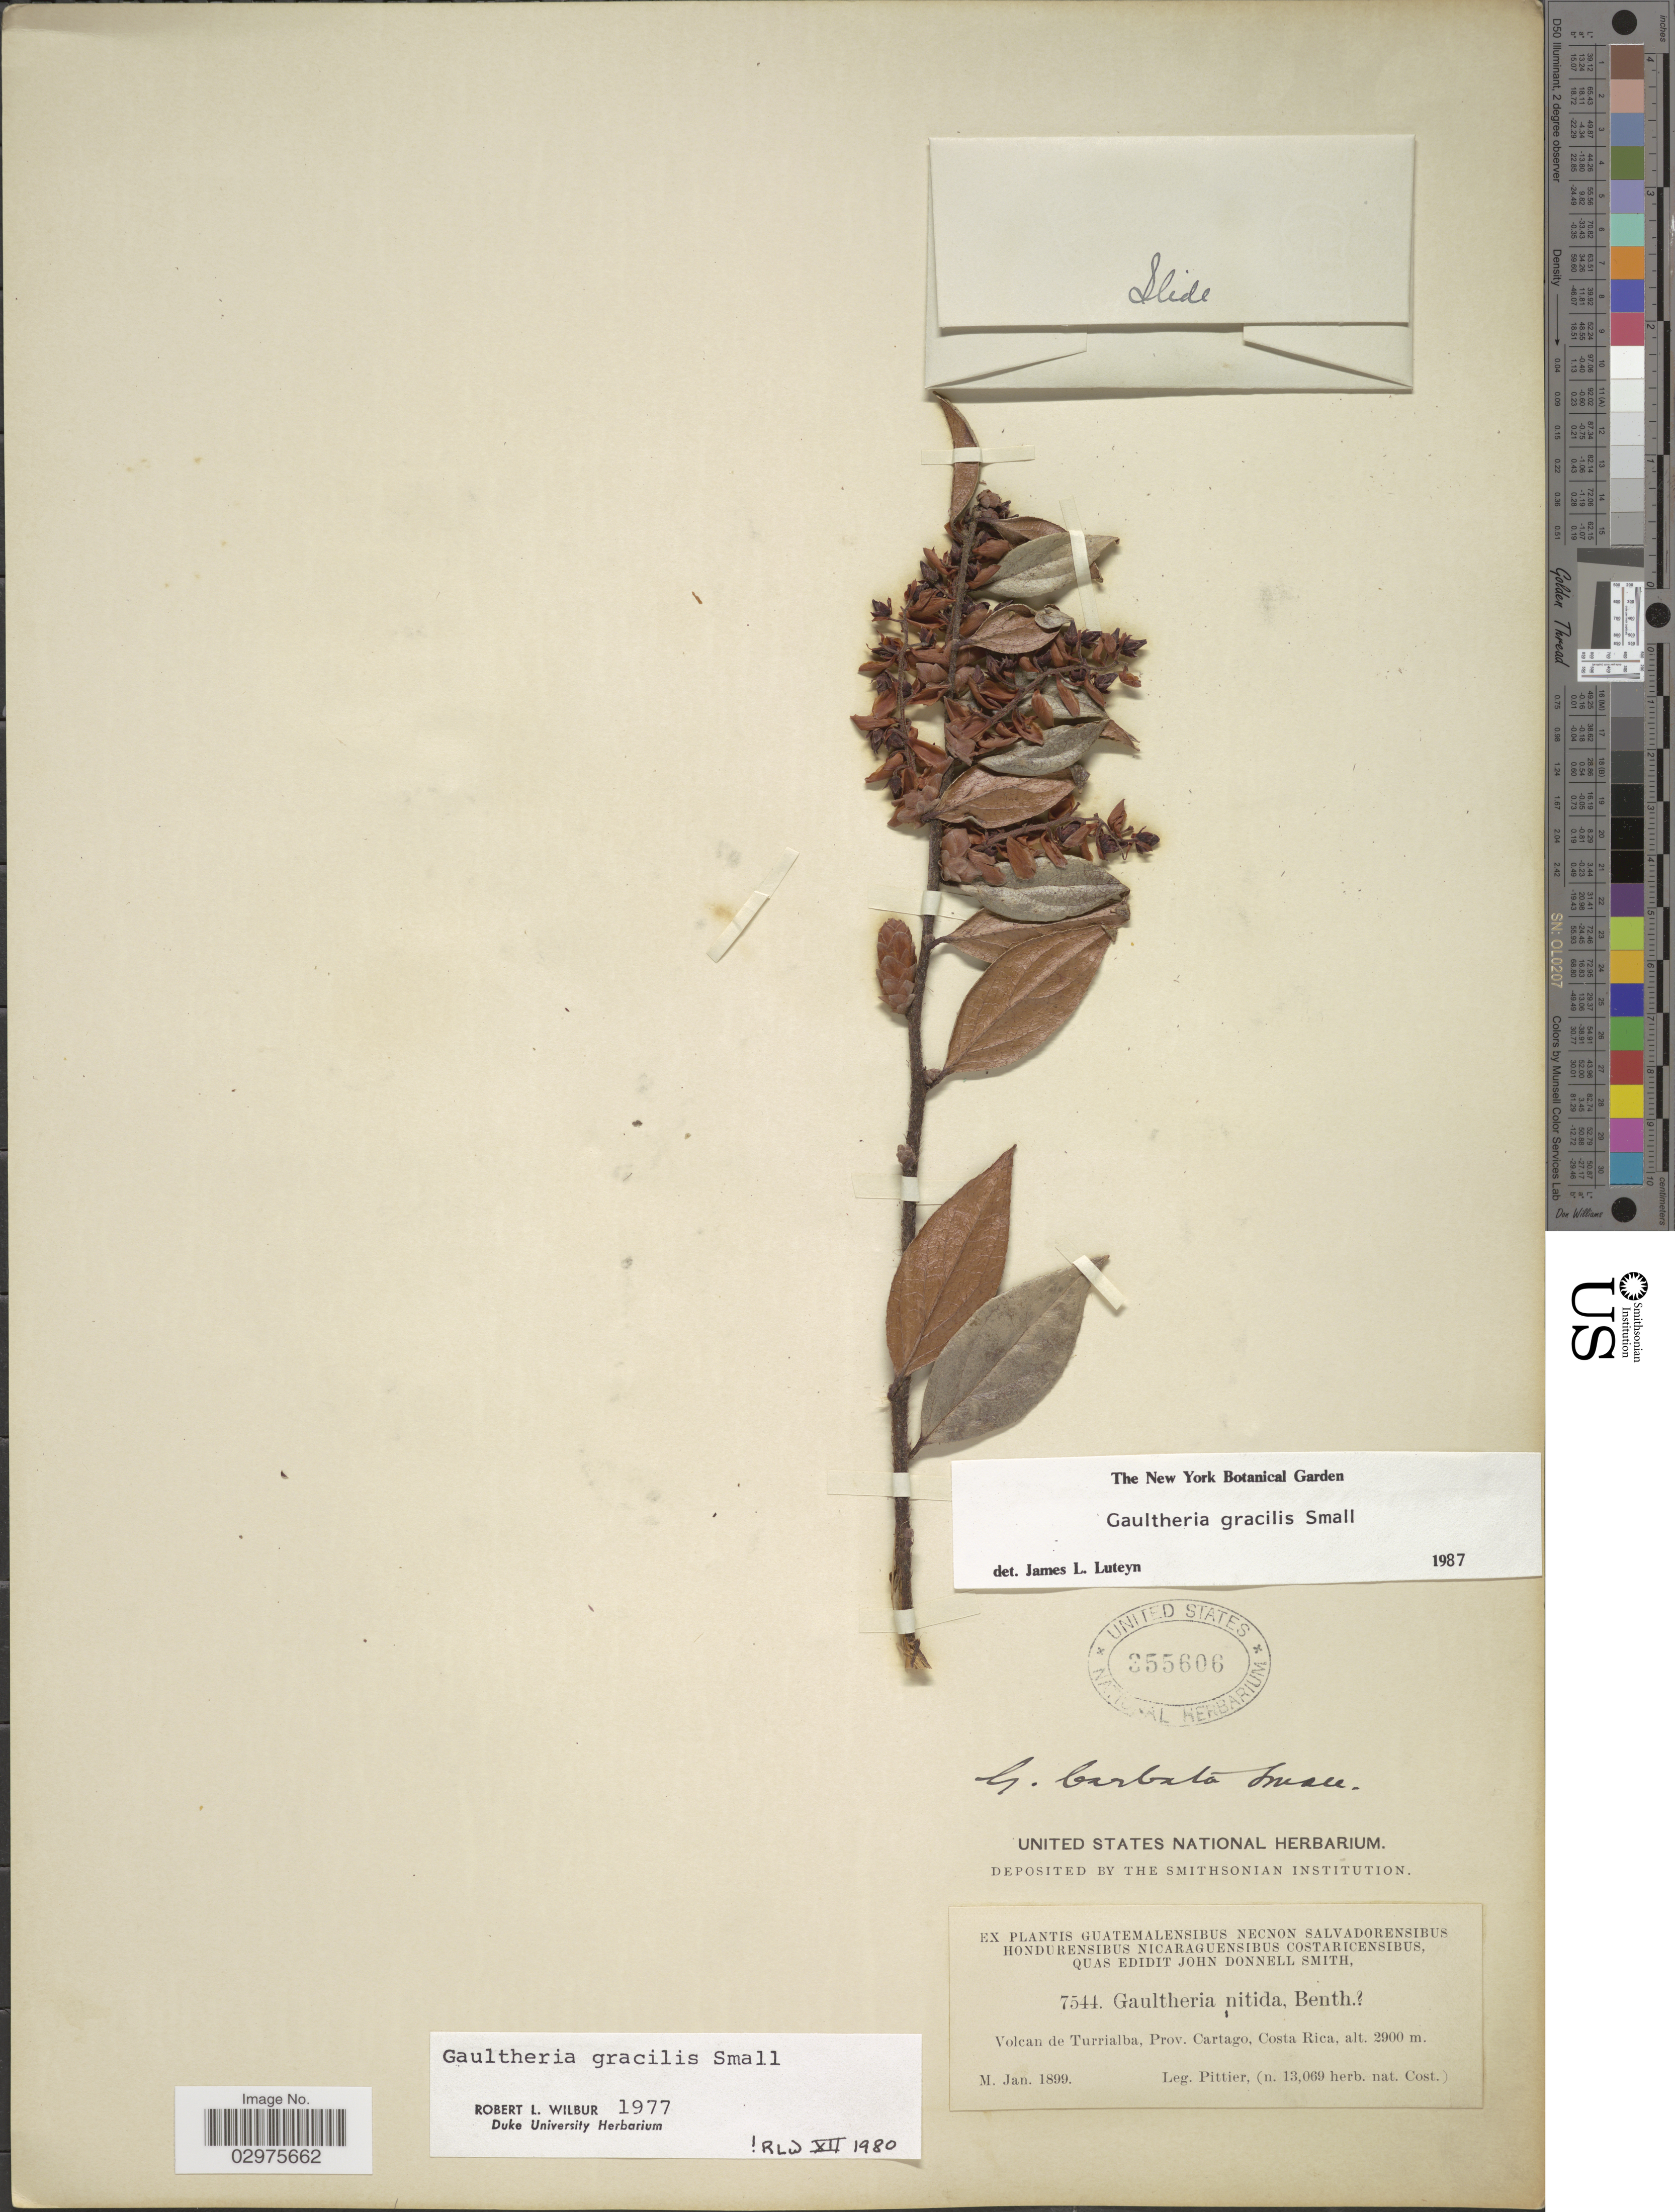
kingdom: Plantae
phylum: Tracheophyta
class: Magnoliopsida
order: Ericales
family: Ericaceae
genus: Gaultheria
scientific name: Gaultheria gracilis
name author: Small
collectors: Pittier, --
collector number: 7544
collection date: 1899-01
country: Costa Rica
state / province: Cartago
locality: Volcan de Turrialba.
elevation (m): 2900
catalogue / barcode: US 355606